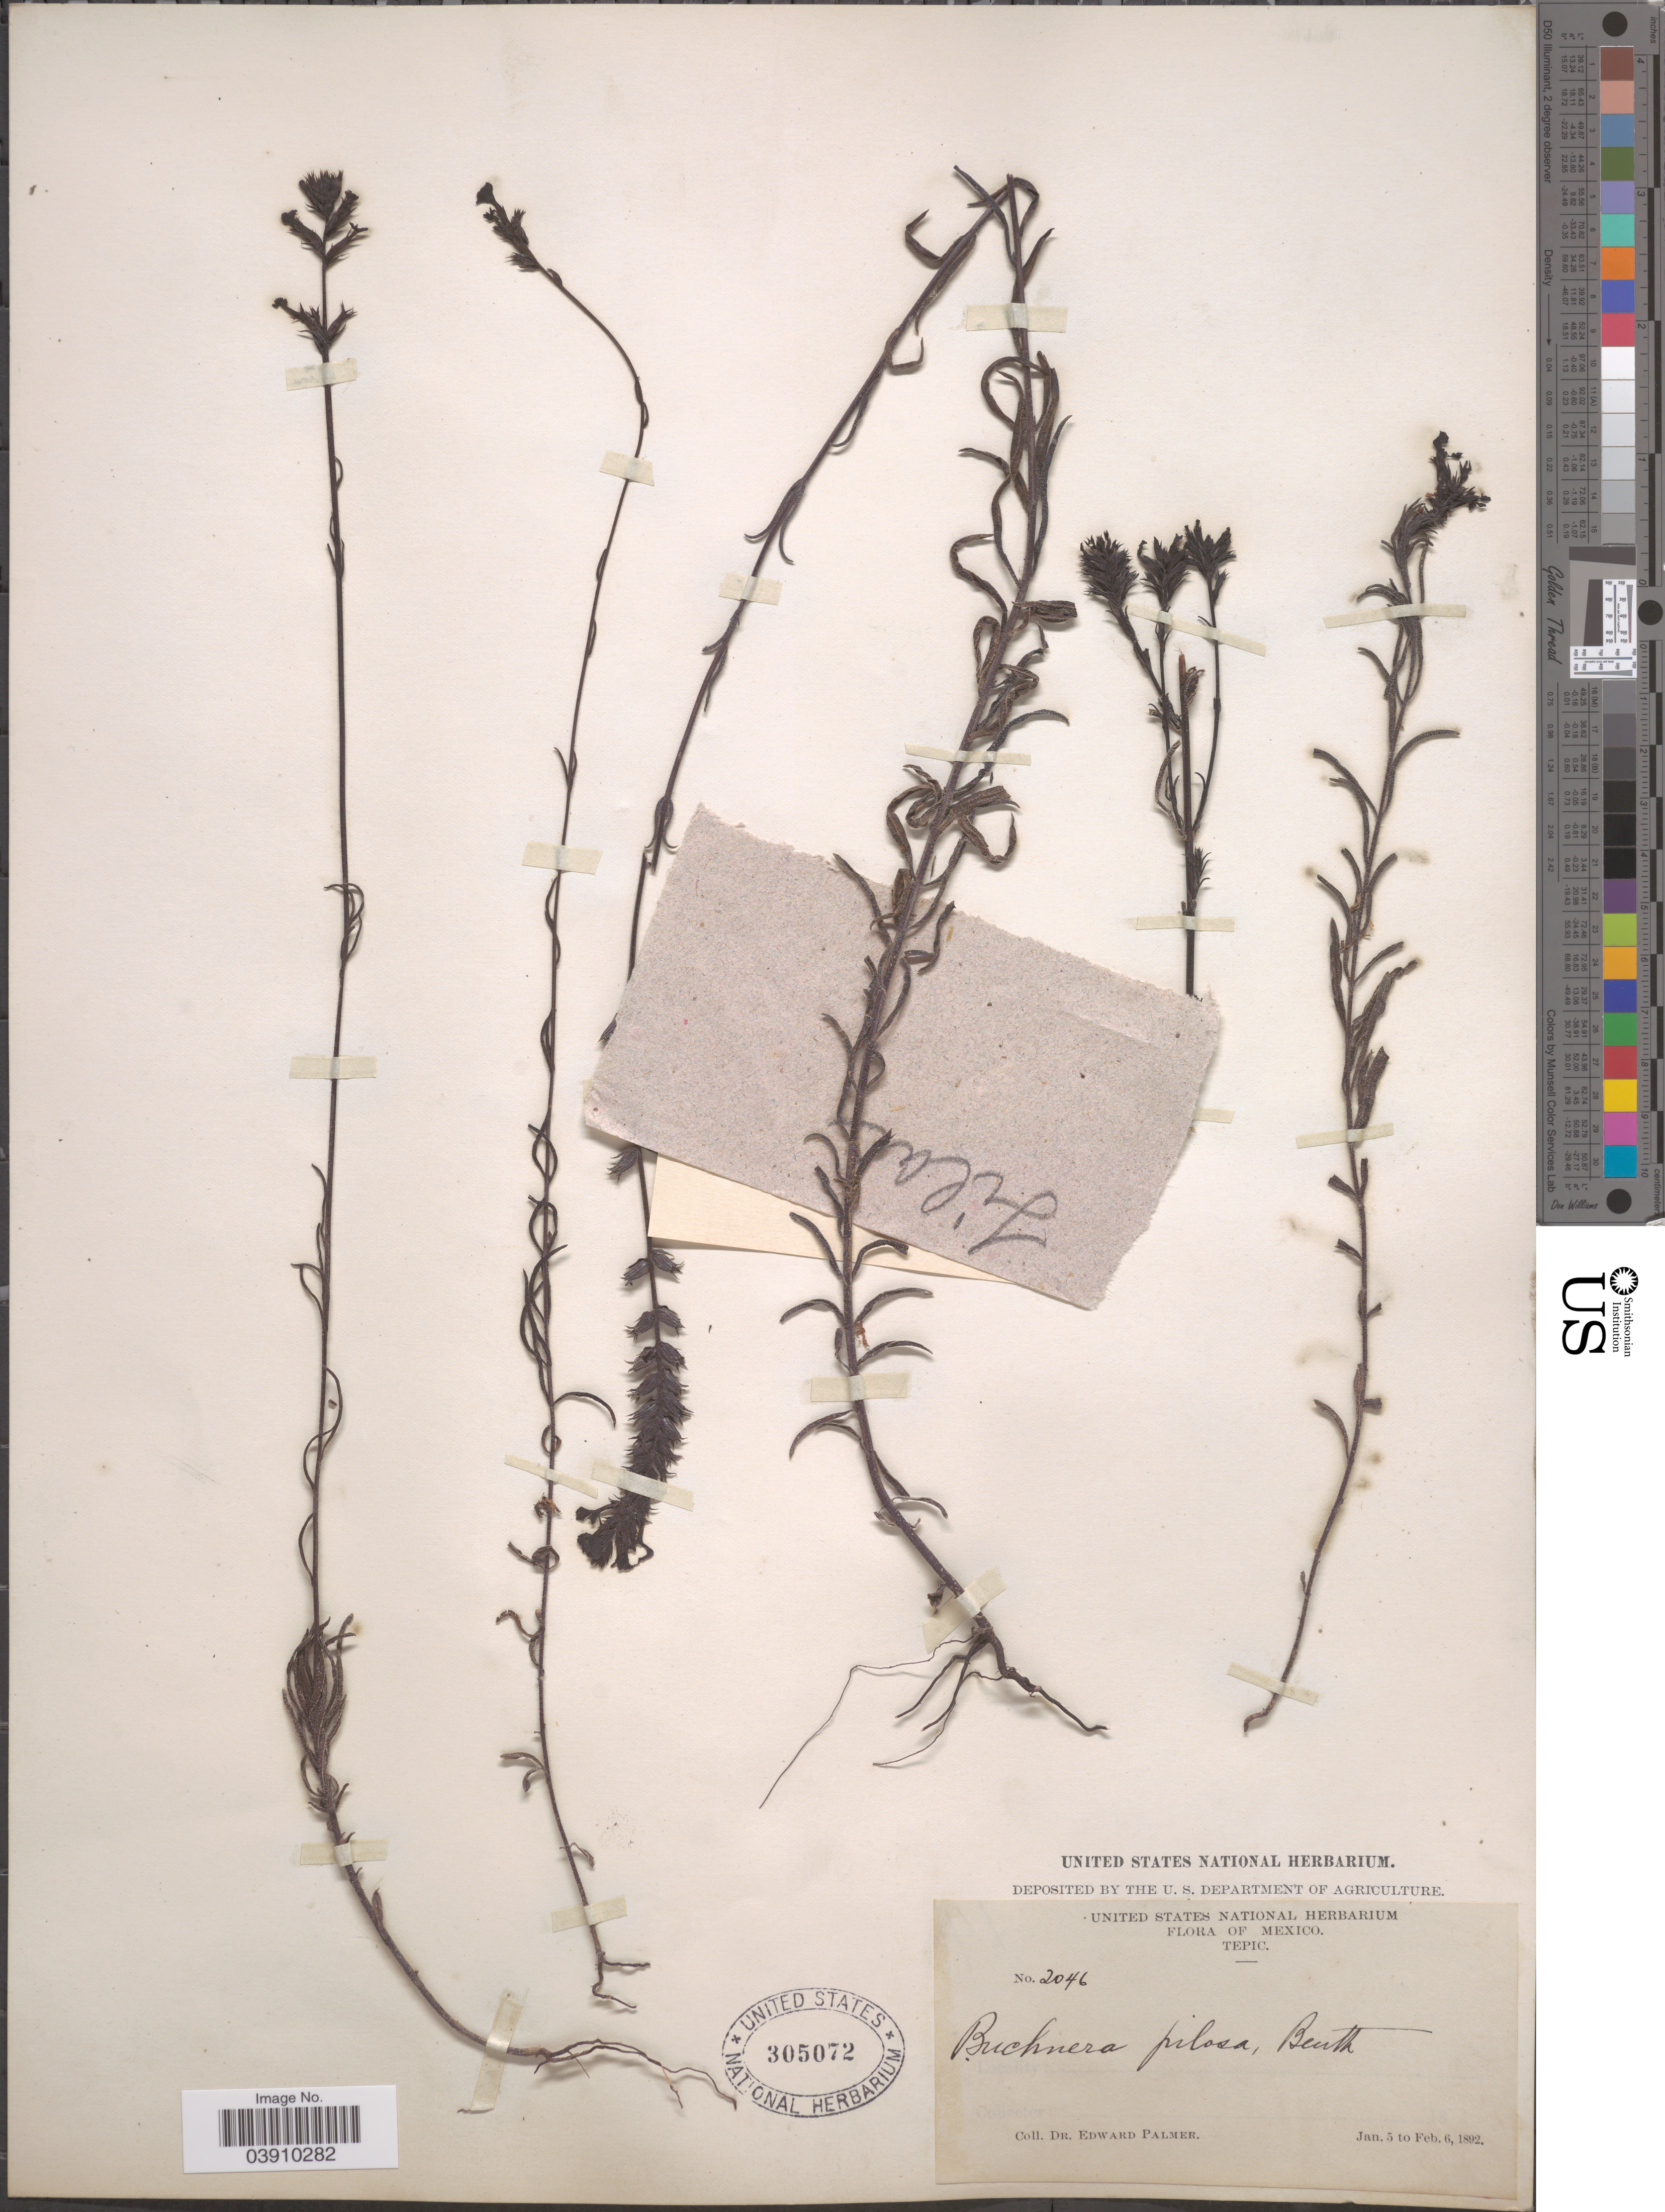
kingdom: Plantae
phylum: Tracheophyta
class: Magnoliopsida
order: Lamiales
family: Orobanchaceae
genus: Buchnera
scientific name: Buchnera pusilla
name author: Kunth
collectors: E. Palmer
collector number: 2046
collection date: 1892-01-05/1892-02-06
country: Mexico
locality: Tepic.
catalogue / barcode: US 305072